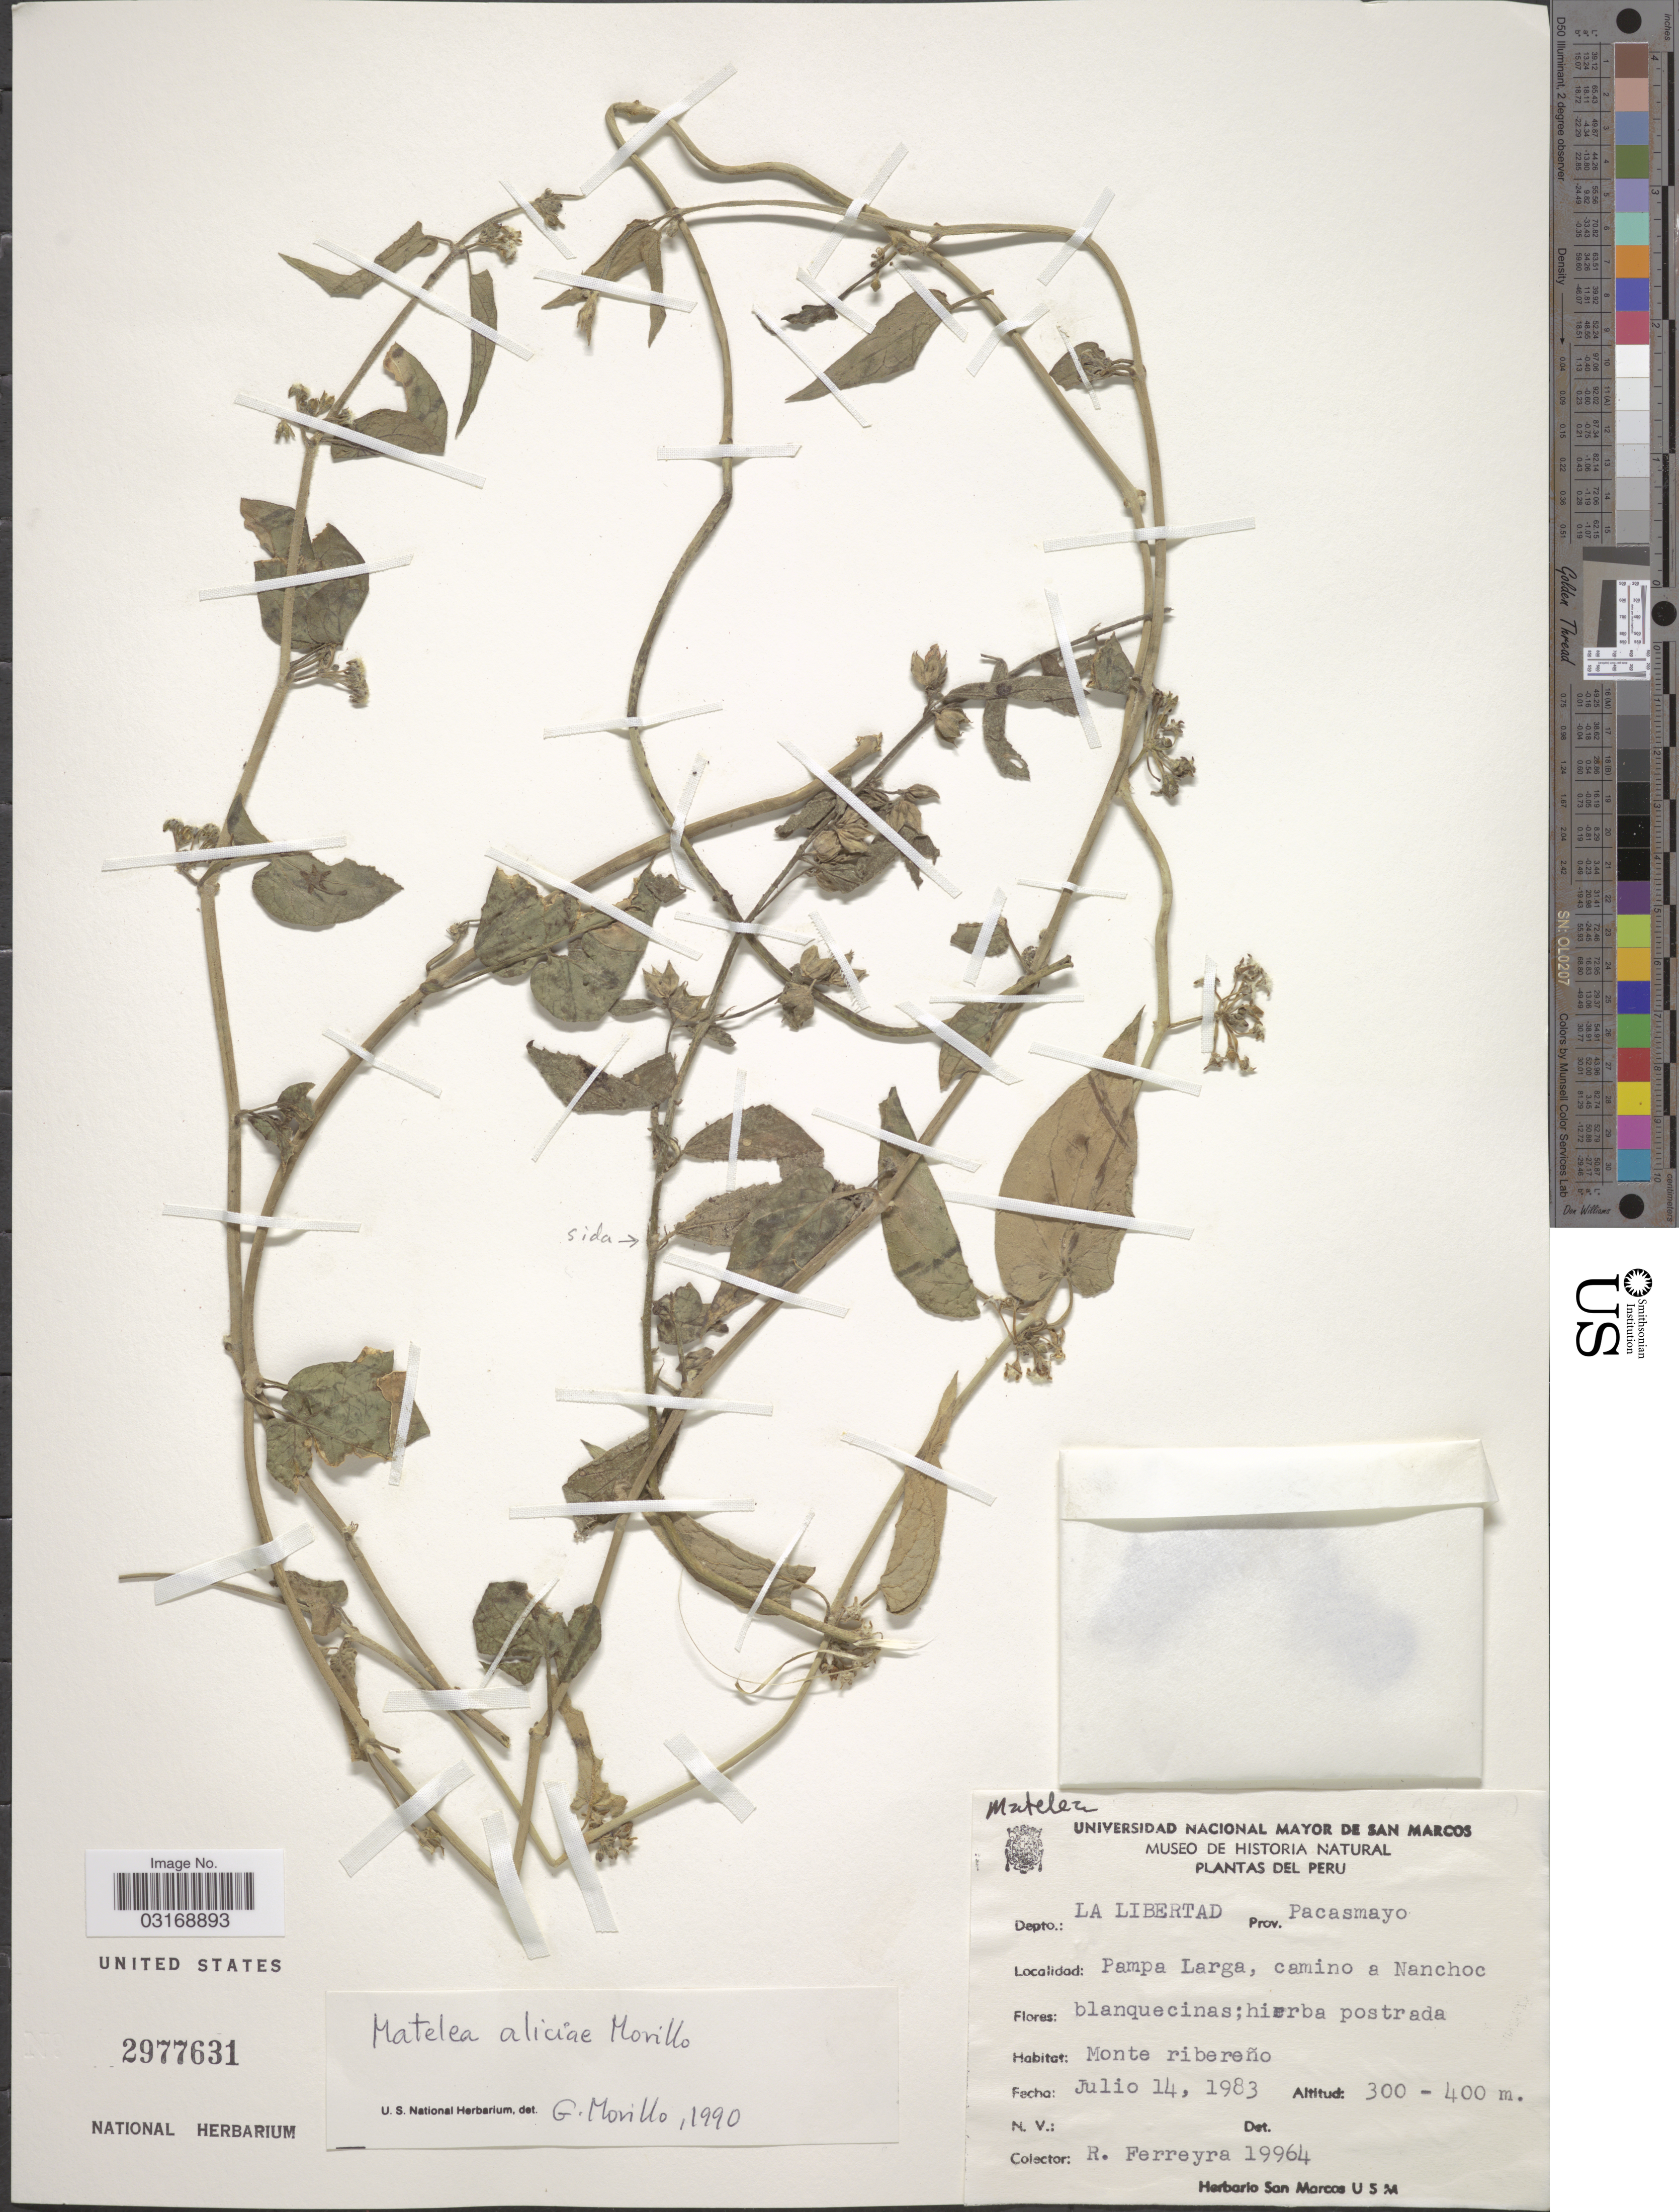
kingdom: Plantae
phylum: Tracheophyta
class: Magnoliopsida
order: Gentianales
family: Apocynaceae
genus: Matelea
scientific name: Matelea aliciae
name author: Morillo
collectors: R. A. Ferreyra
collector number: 19964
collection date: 1983-07-14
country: Peru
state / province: La Libertad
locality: Depto.: La Libertad, Prov. Pacasmayo. Pampa Larga, camino a Nanchoc.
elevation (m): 300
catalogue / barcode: US 2977631